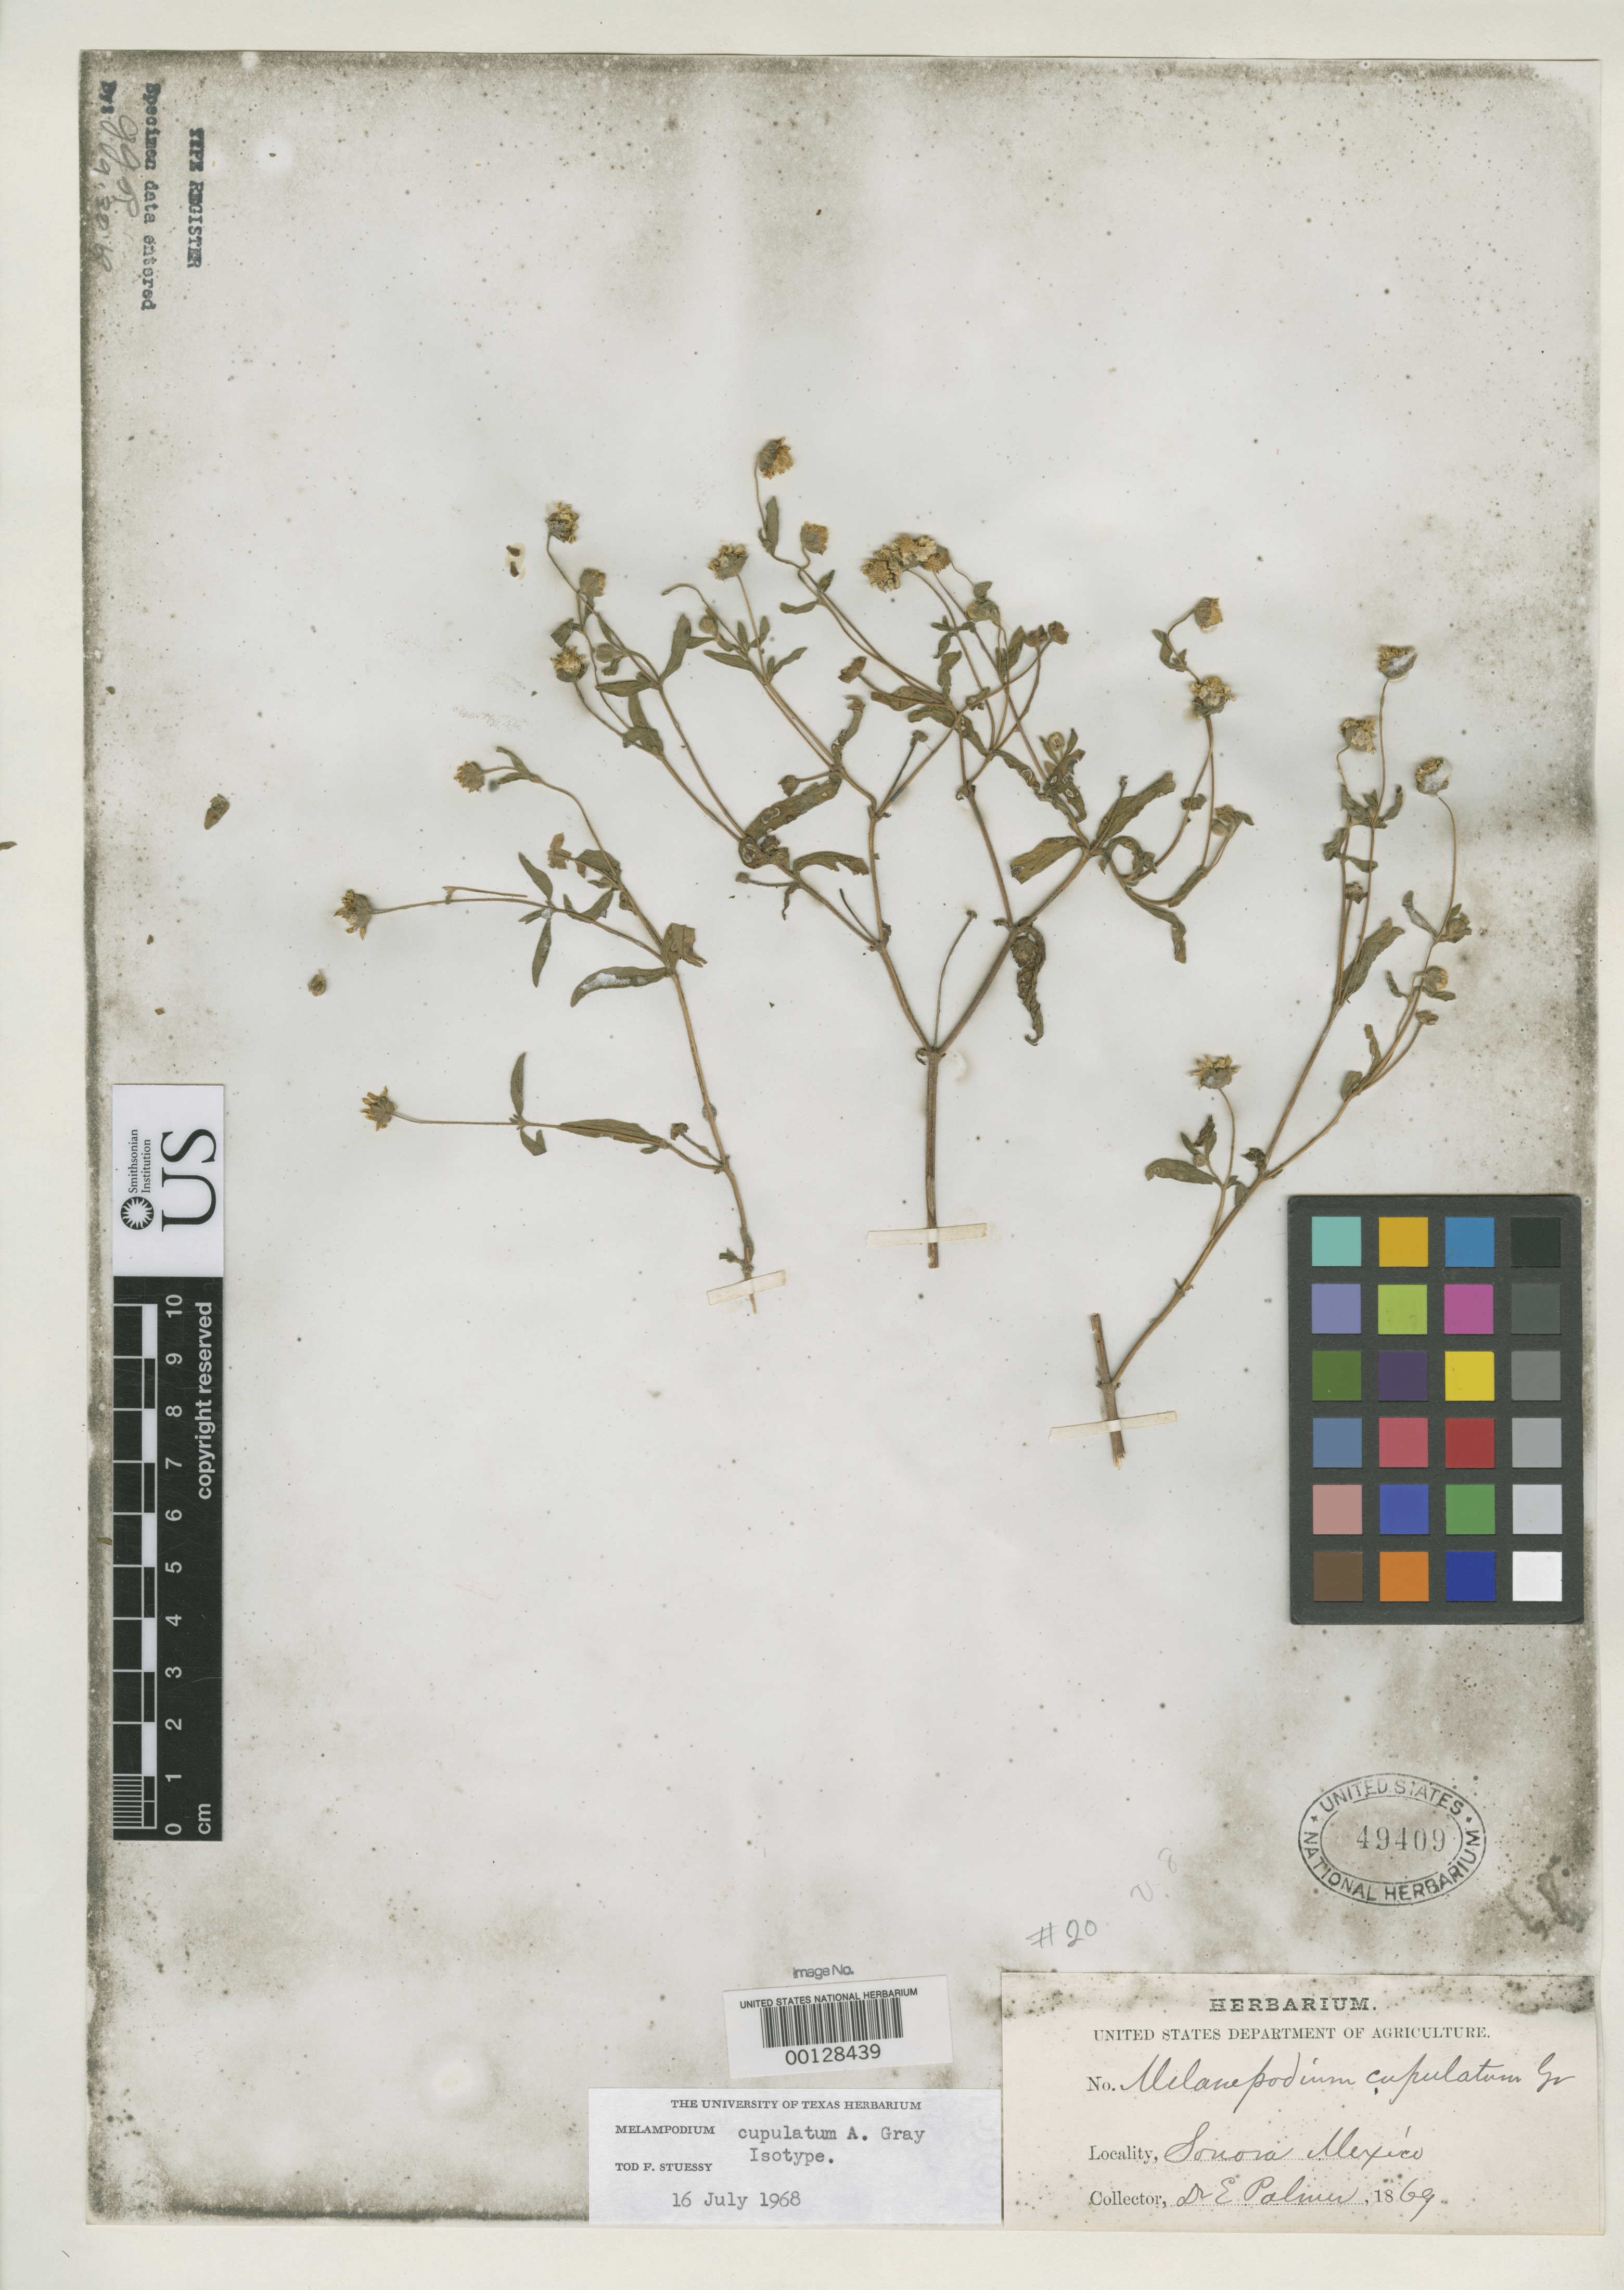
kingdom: Plantae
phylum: Tracheophyta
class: Magnoliopsida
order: Asterales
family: Asteraceae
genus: Melampodium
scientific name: Melampodium cupulatum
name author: A. Gray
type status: Isotype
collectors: E. Palmer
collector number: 20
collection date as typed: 1869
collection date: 1869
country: Mexico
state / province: Sonora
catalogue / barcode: US 49409